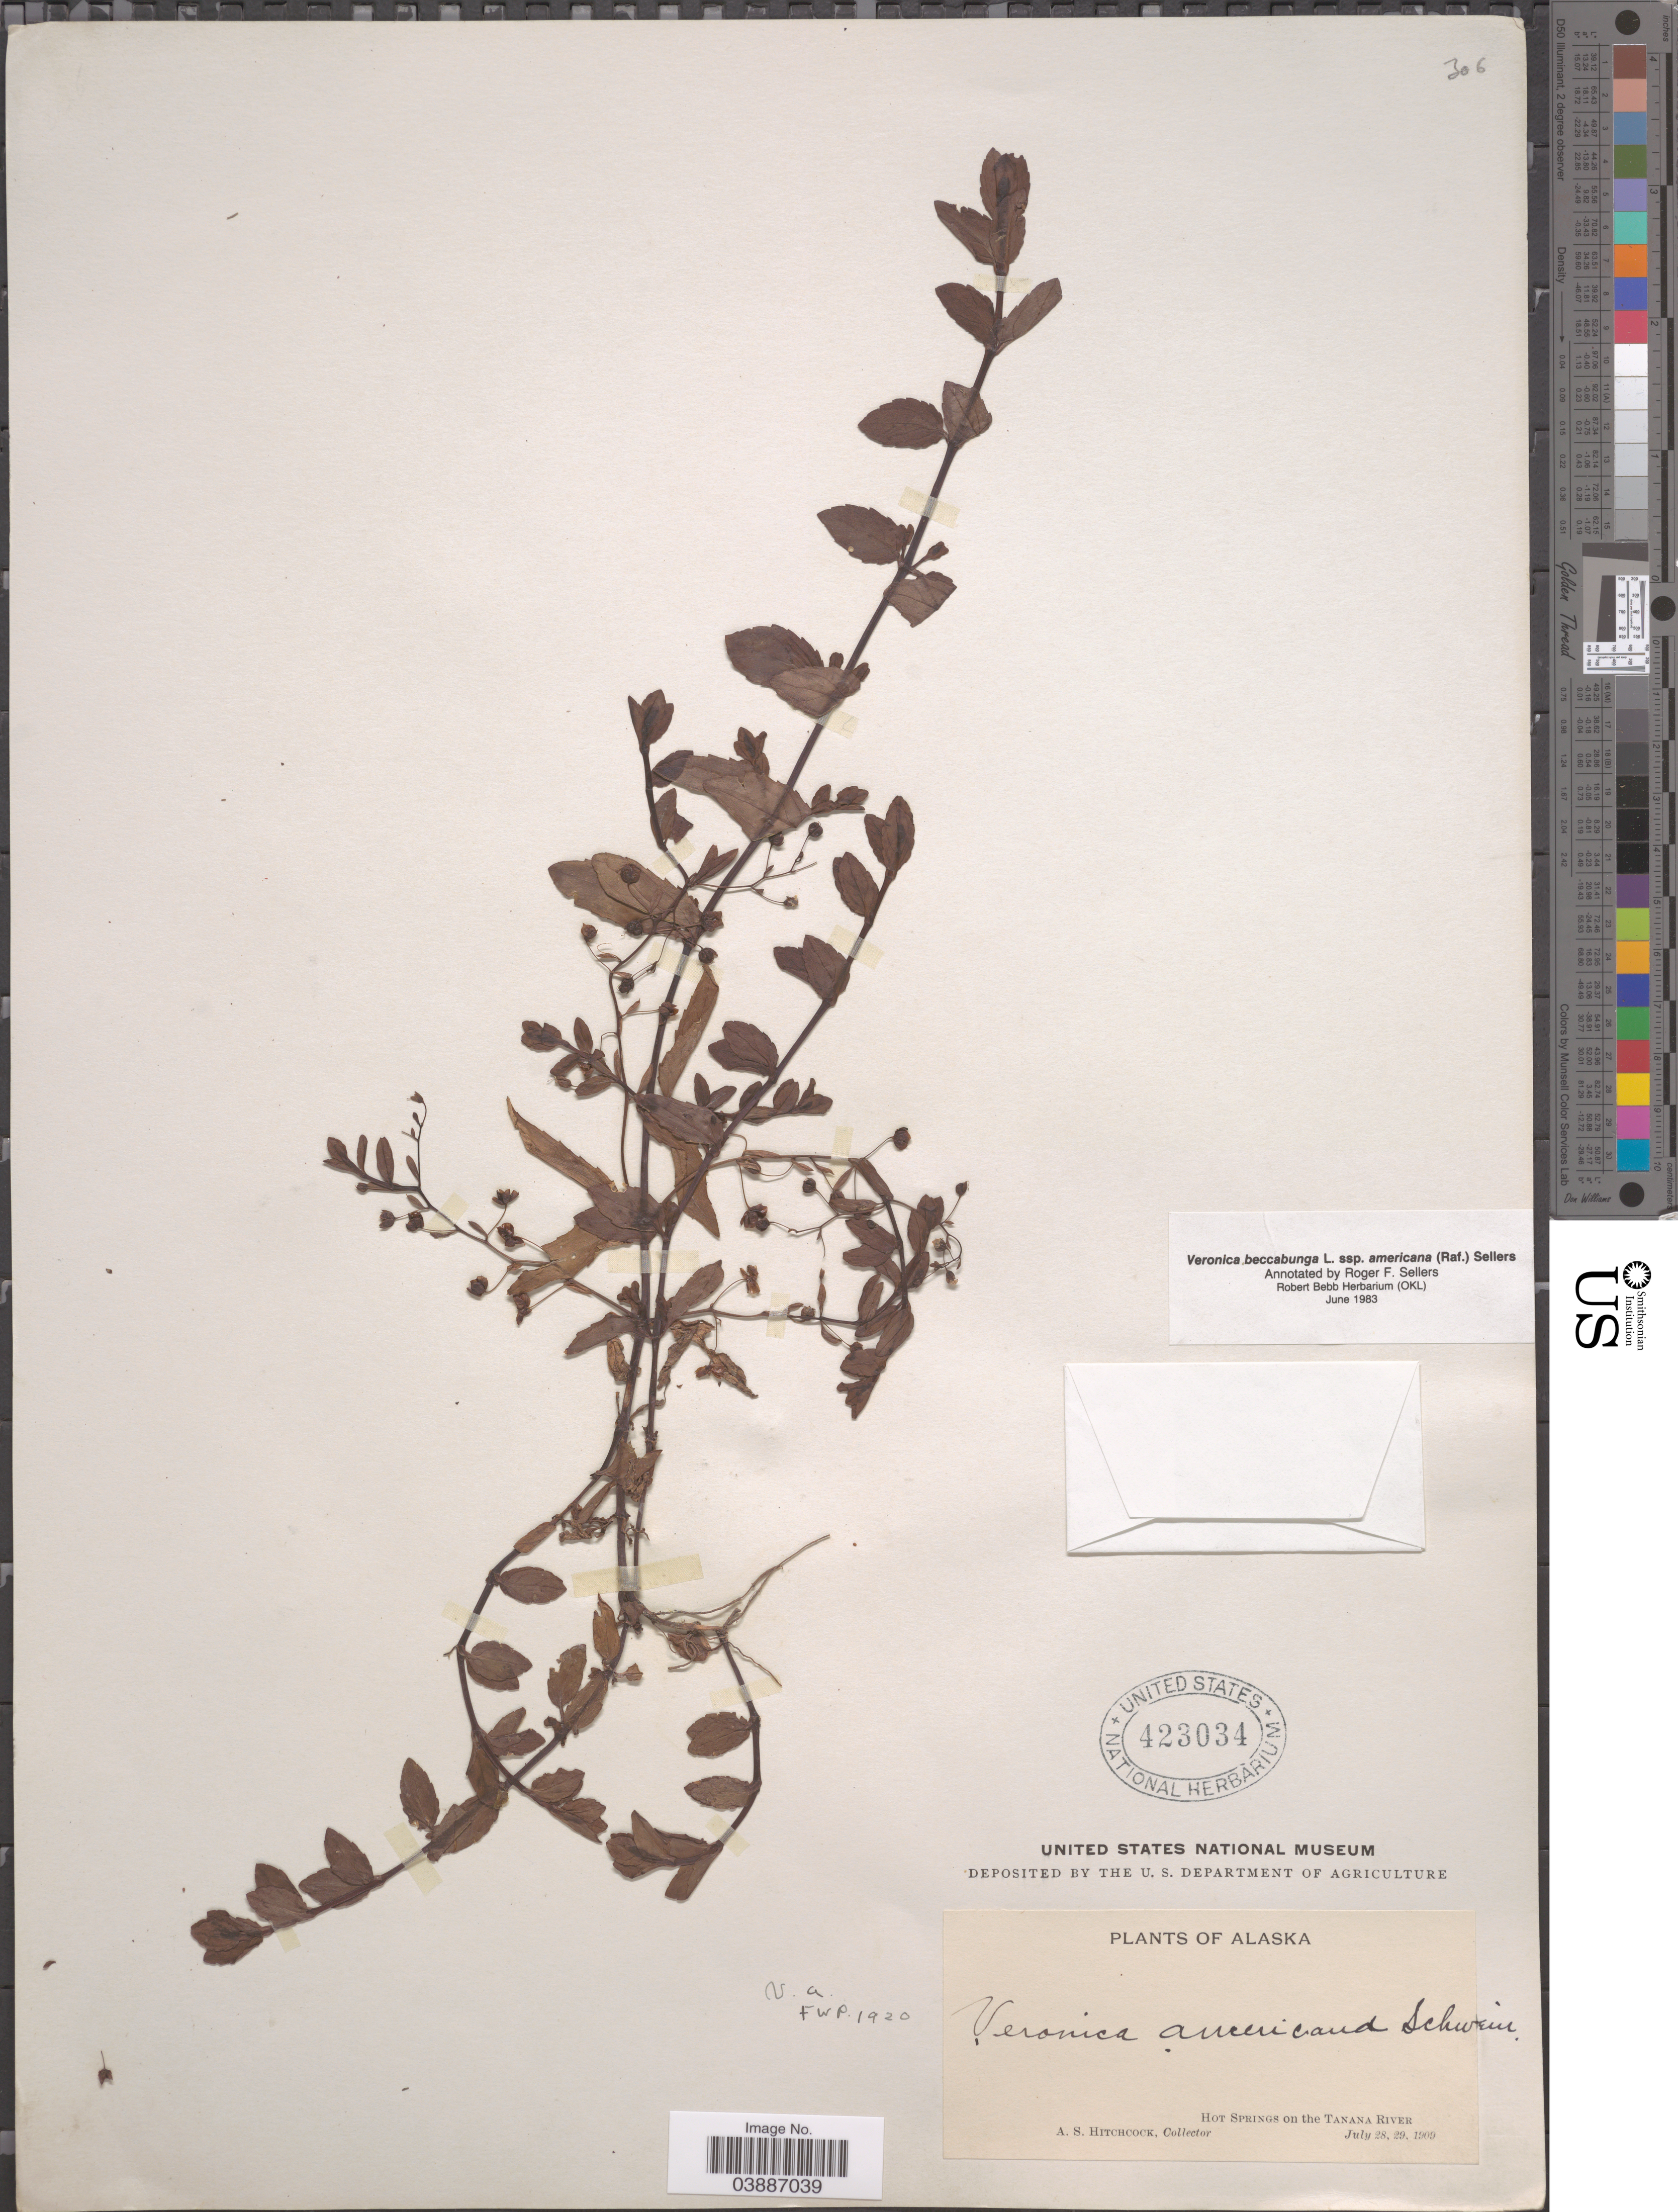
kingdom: Plantae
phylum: Tracheophyta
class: Magnoliopsida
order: Lamiales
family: Plantaginaceae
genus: Veronica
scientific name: Veronica beccabunga subsp. americana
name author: Raf.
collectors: A. S. Hitchcock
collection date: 1909-07-28/1909-07-29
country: United States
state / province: Alaska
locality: Hot Springs on the Tanana River.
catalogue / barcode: US 423034